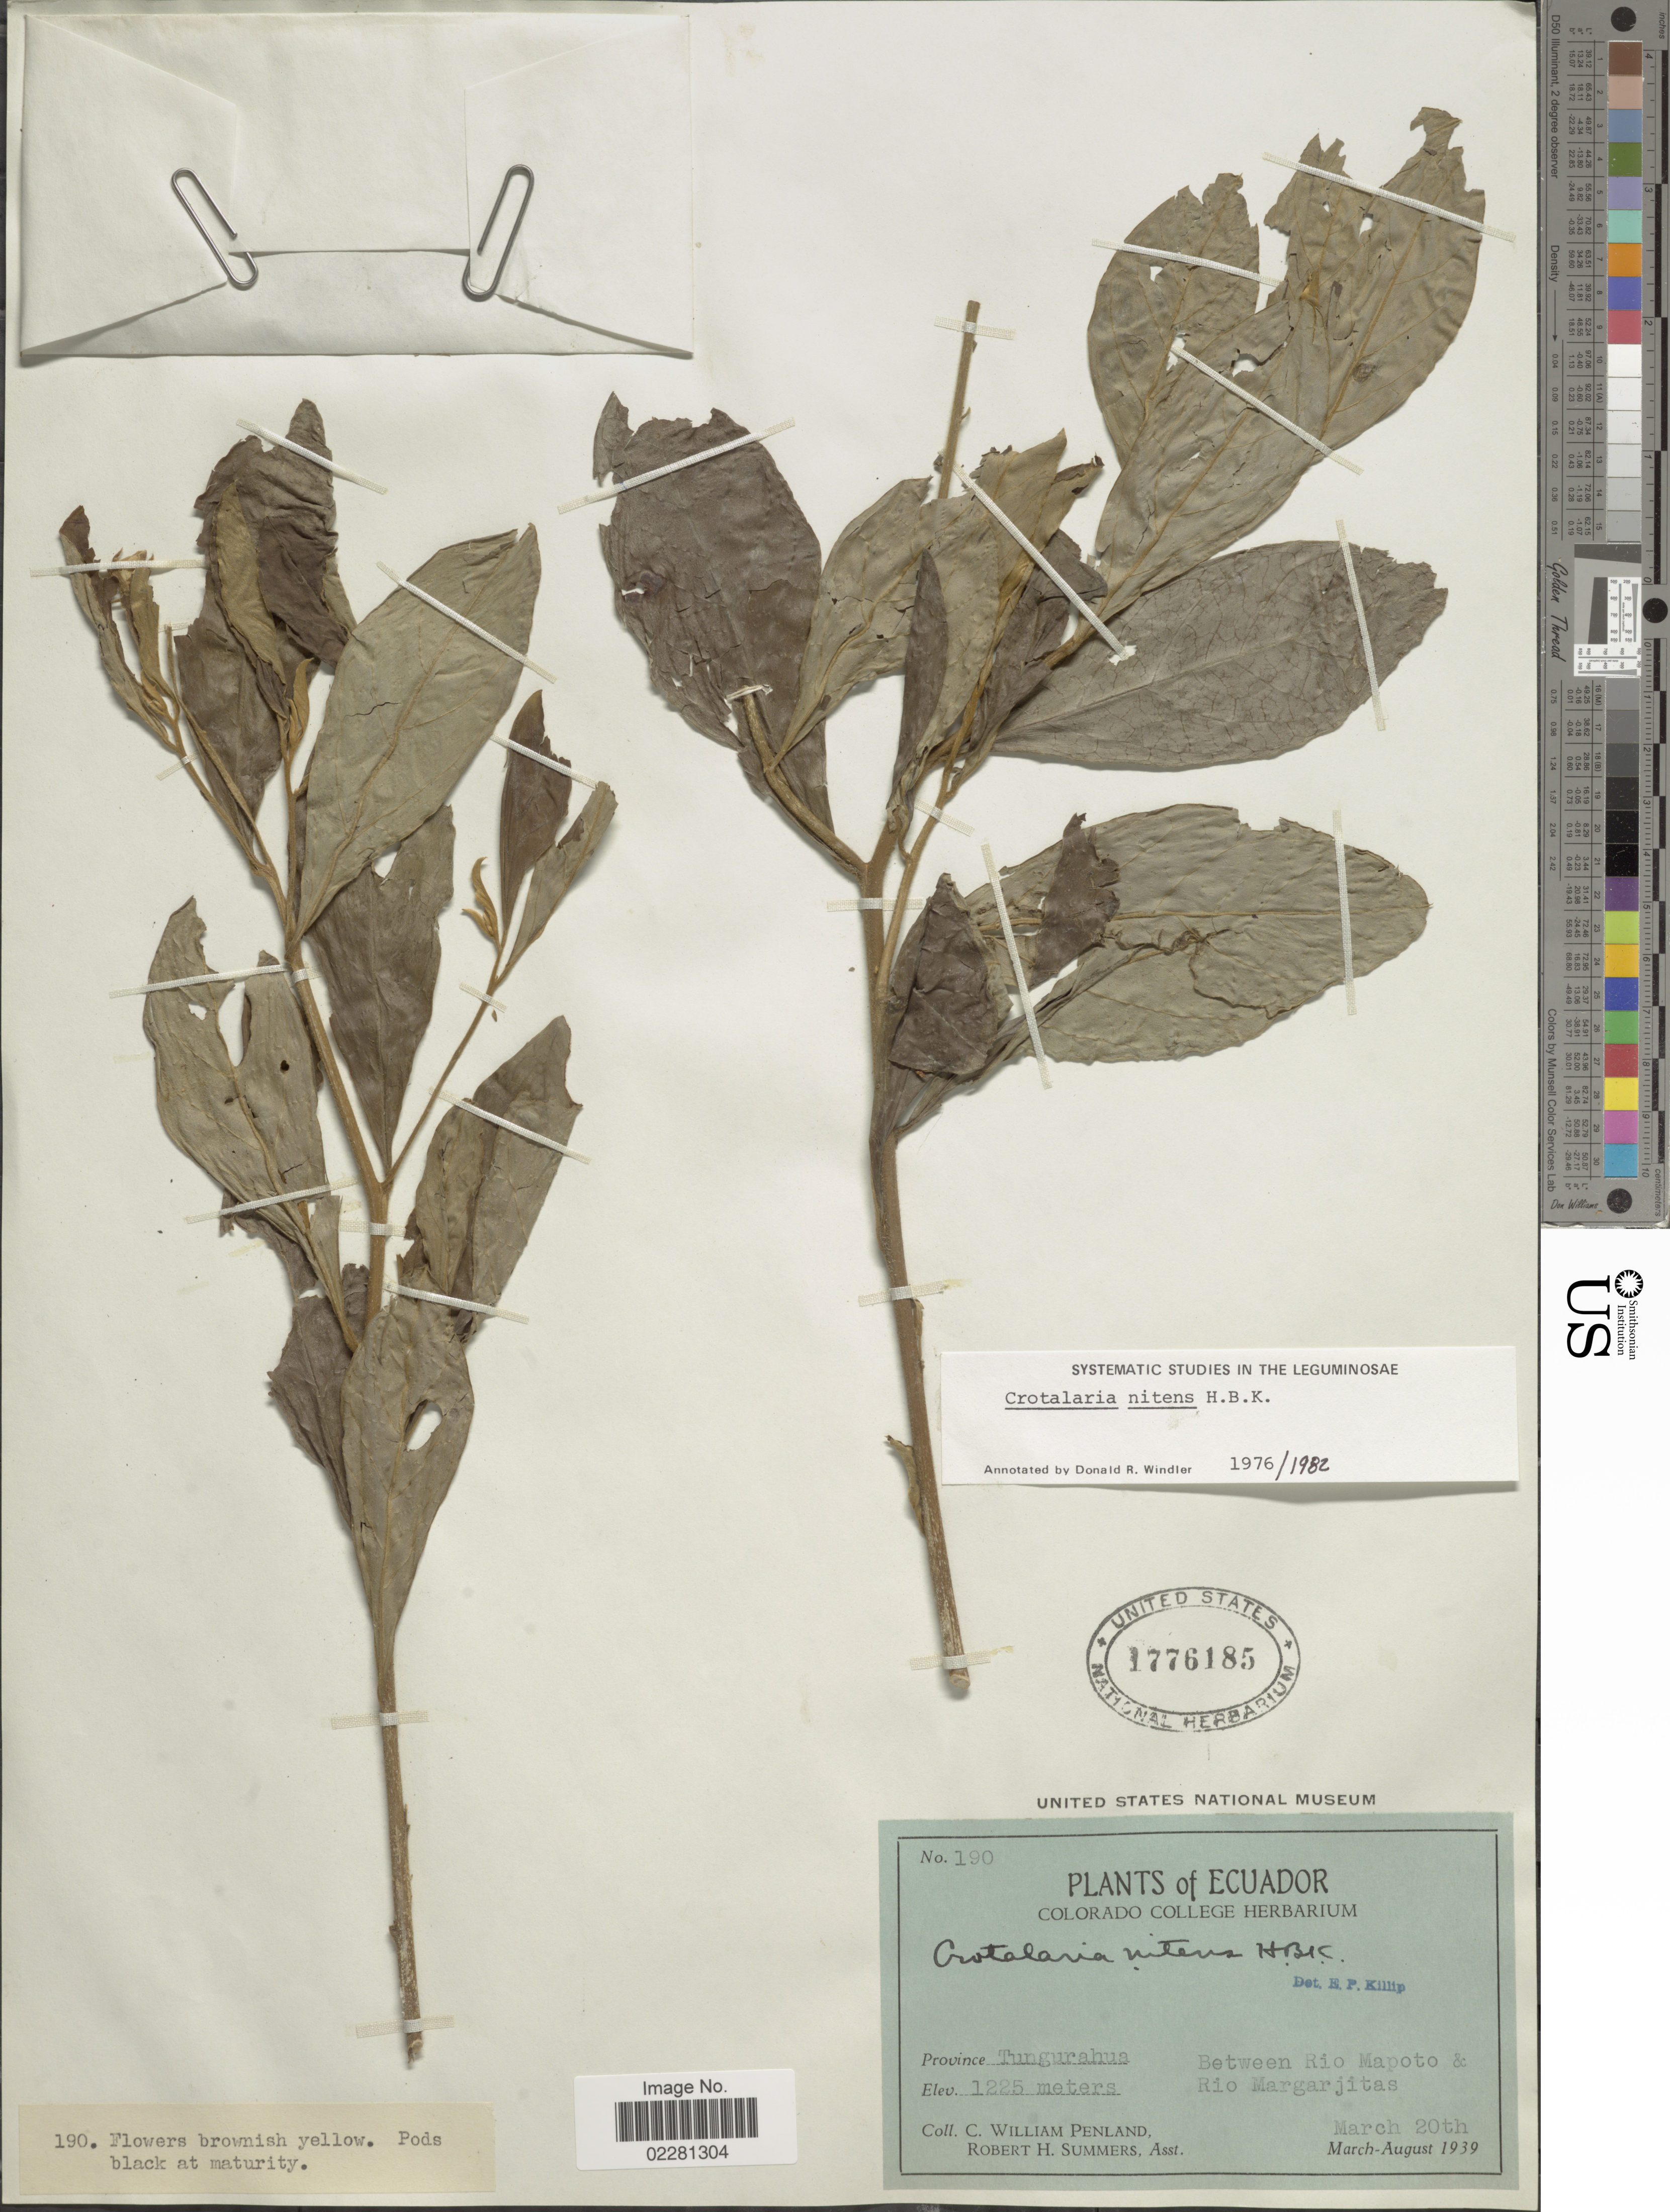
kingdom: Plantae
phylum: Tracheophyta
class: Magnoliopsida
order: Fabales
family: Fabaceae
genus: Crotalaria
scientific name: Crotalaria nitens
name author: Kunth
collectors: C. W. Penland & R. Summers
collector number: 190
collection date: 1939-03-20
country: Ecuador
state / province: Tungurahua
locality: Between Rio Mapoto & Rio Margarjitas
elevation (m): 1225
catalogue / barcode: US 1776185